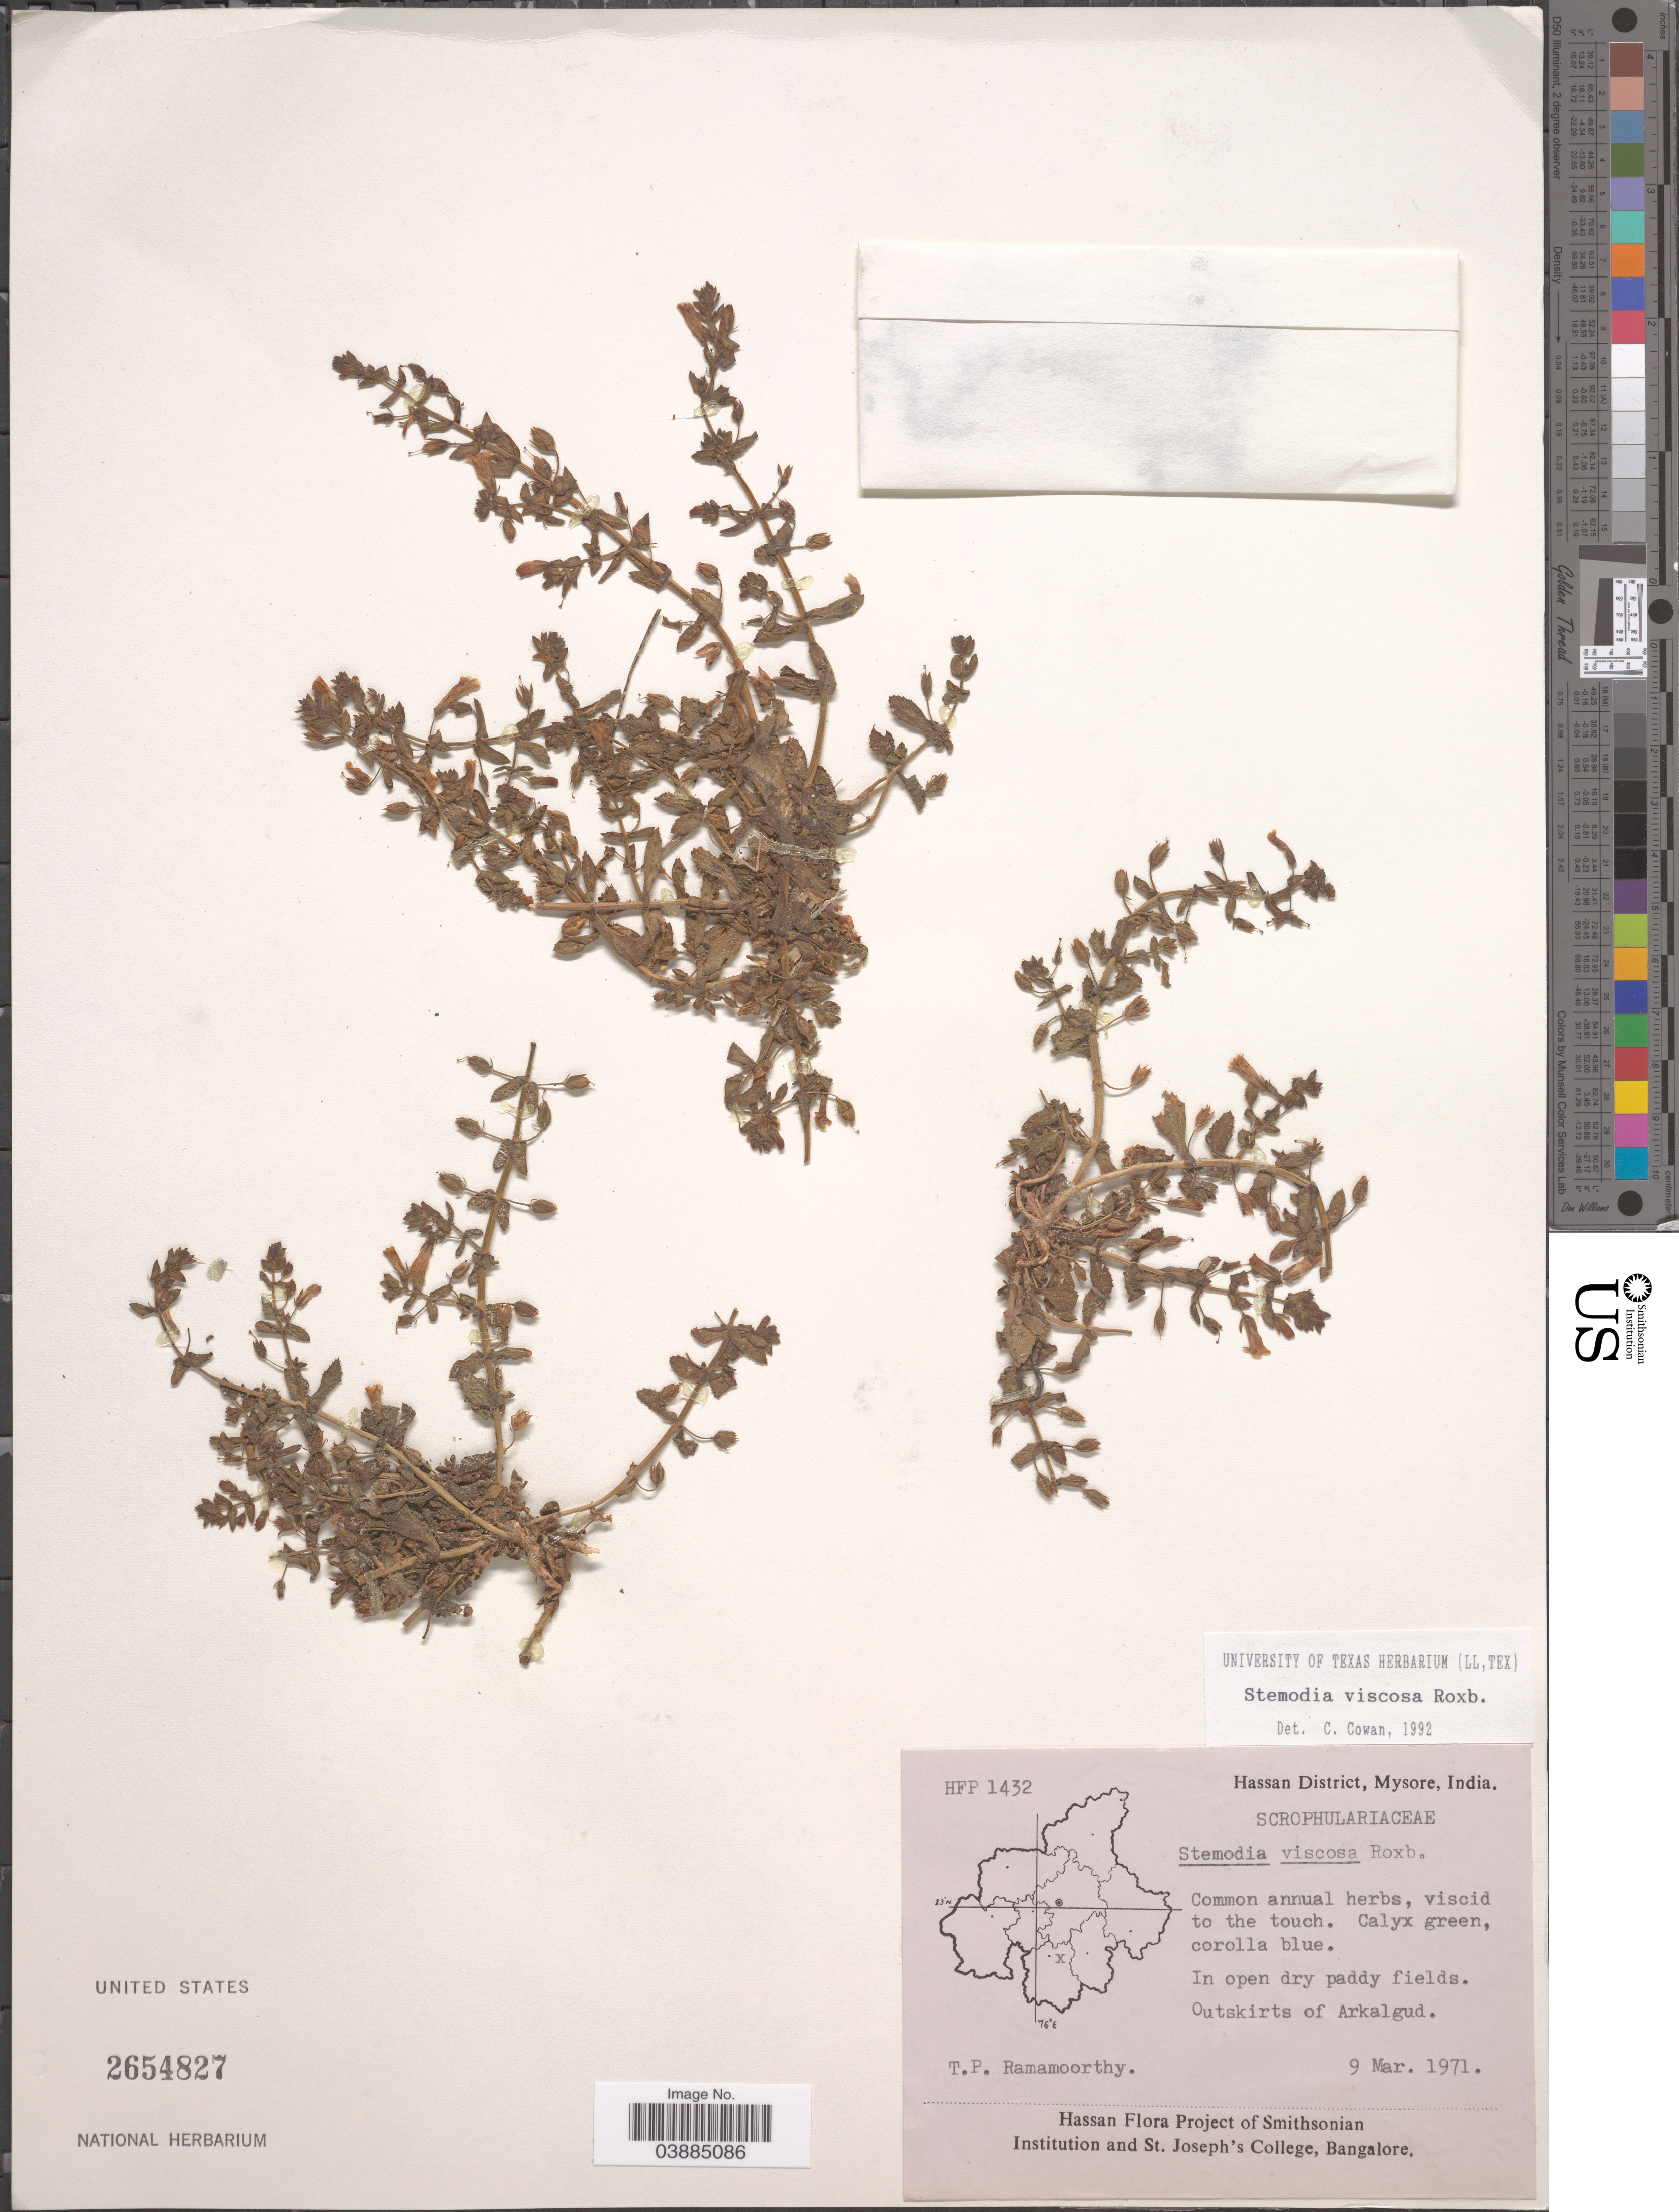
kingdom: Plantae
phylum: Tracheophyta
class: Magnoliopsida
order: Lamiales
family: Plantaginaceae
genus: Stemodia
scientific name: Stemodia viscosa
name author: Roxb.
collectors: T. P. Ramamoorthy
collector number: HFP 1432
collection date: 1971-03-09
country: India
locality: Hassan District, Mysore. Outskirts of Arkalgud.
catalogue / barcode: US 2654827